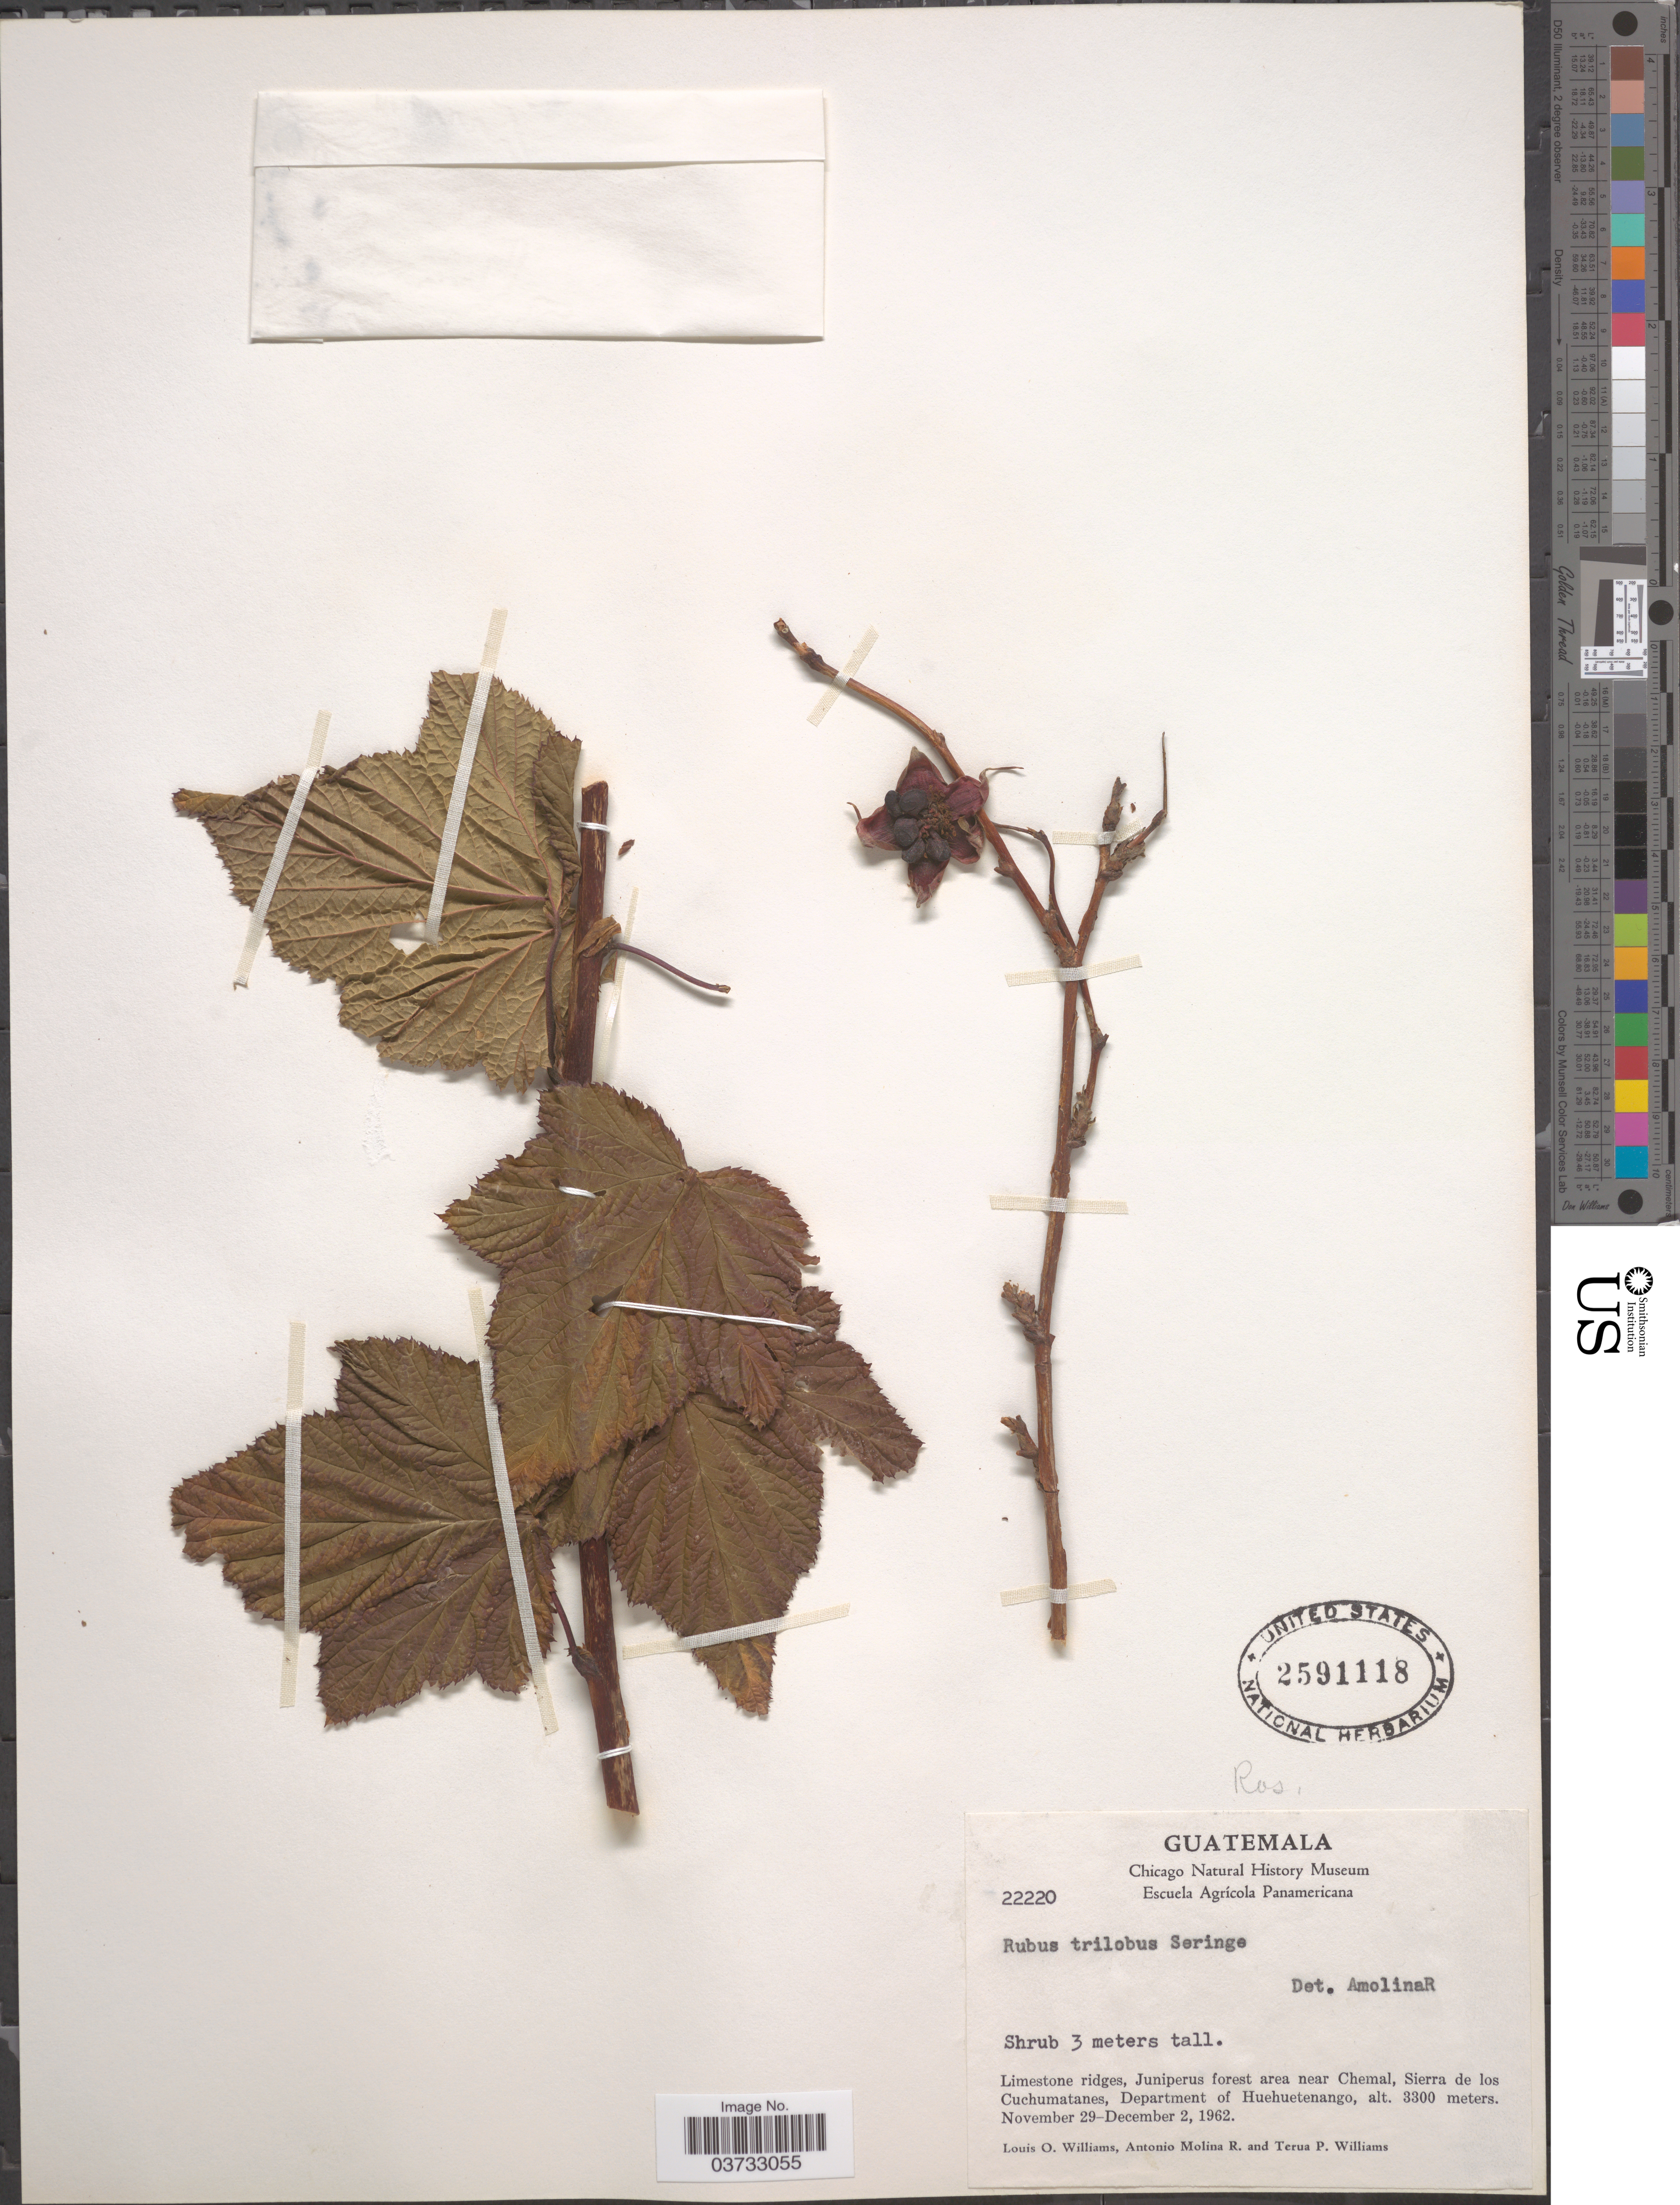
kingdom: Plantae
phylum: Tracheophyta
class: Magnoliopsida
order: Rosales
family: Rosaceae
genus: Rubus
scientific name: Rubus trilobus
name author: Moc. & Sessé ex Ser.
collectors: L. O. Williams, A. Molina R. & T. Williams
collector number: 22220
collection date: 1962-11-29/1962-12-02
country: Guatemala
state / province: Huehuetenango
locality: Forest area near Chemal, Sierra de los Cuchumatanes, Department of Huehuetenango.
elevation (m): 3300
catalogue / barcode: US 2591118